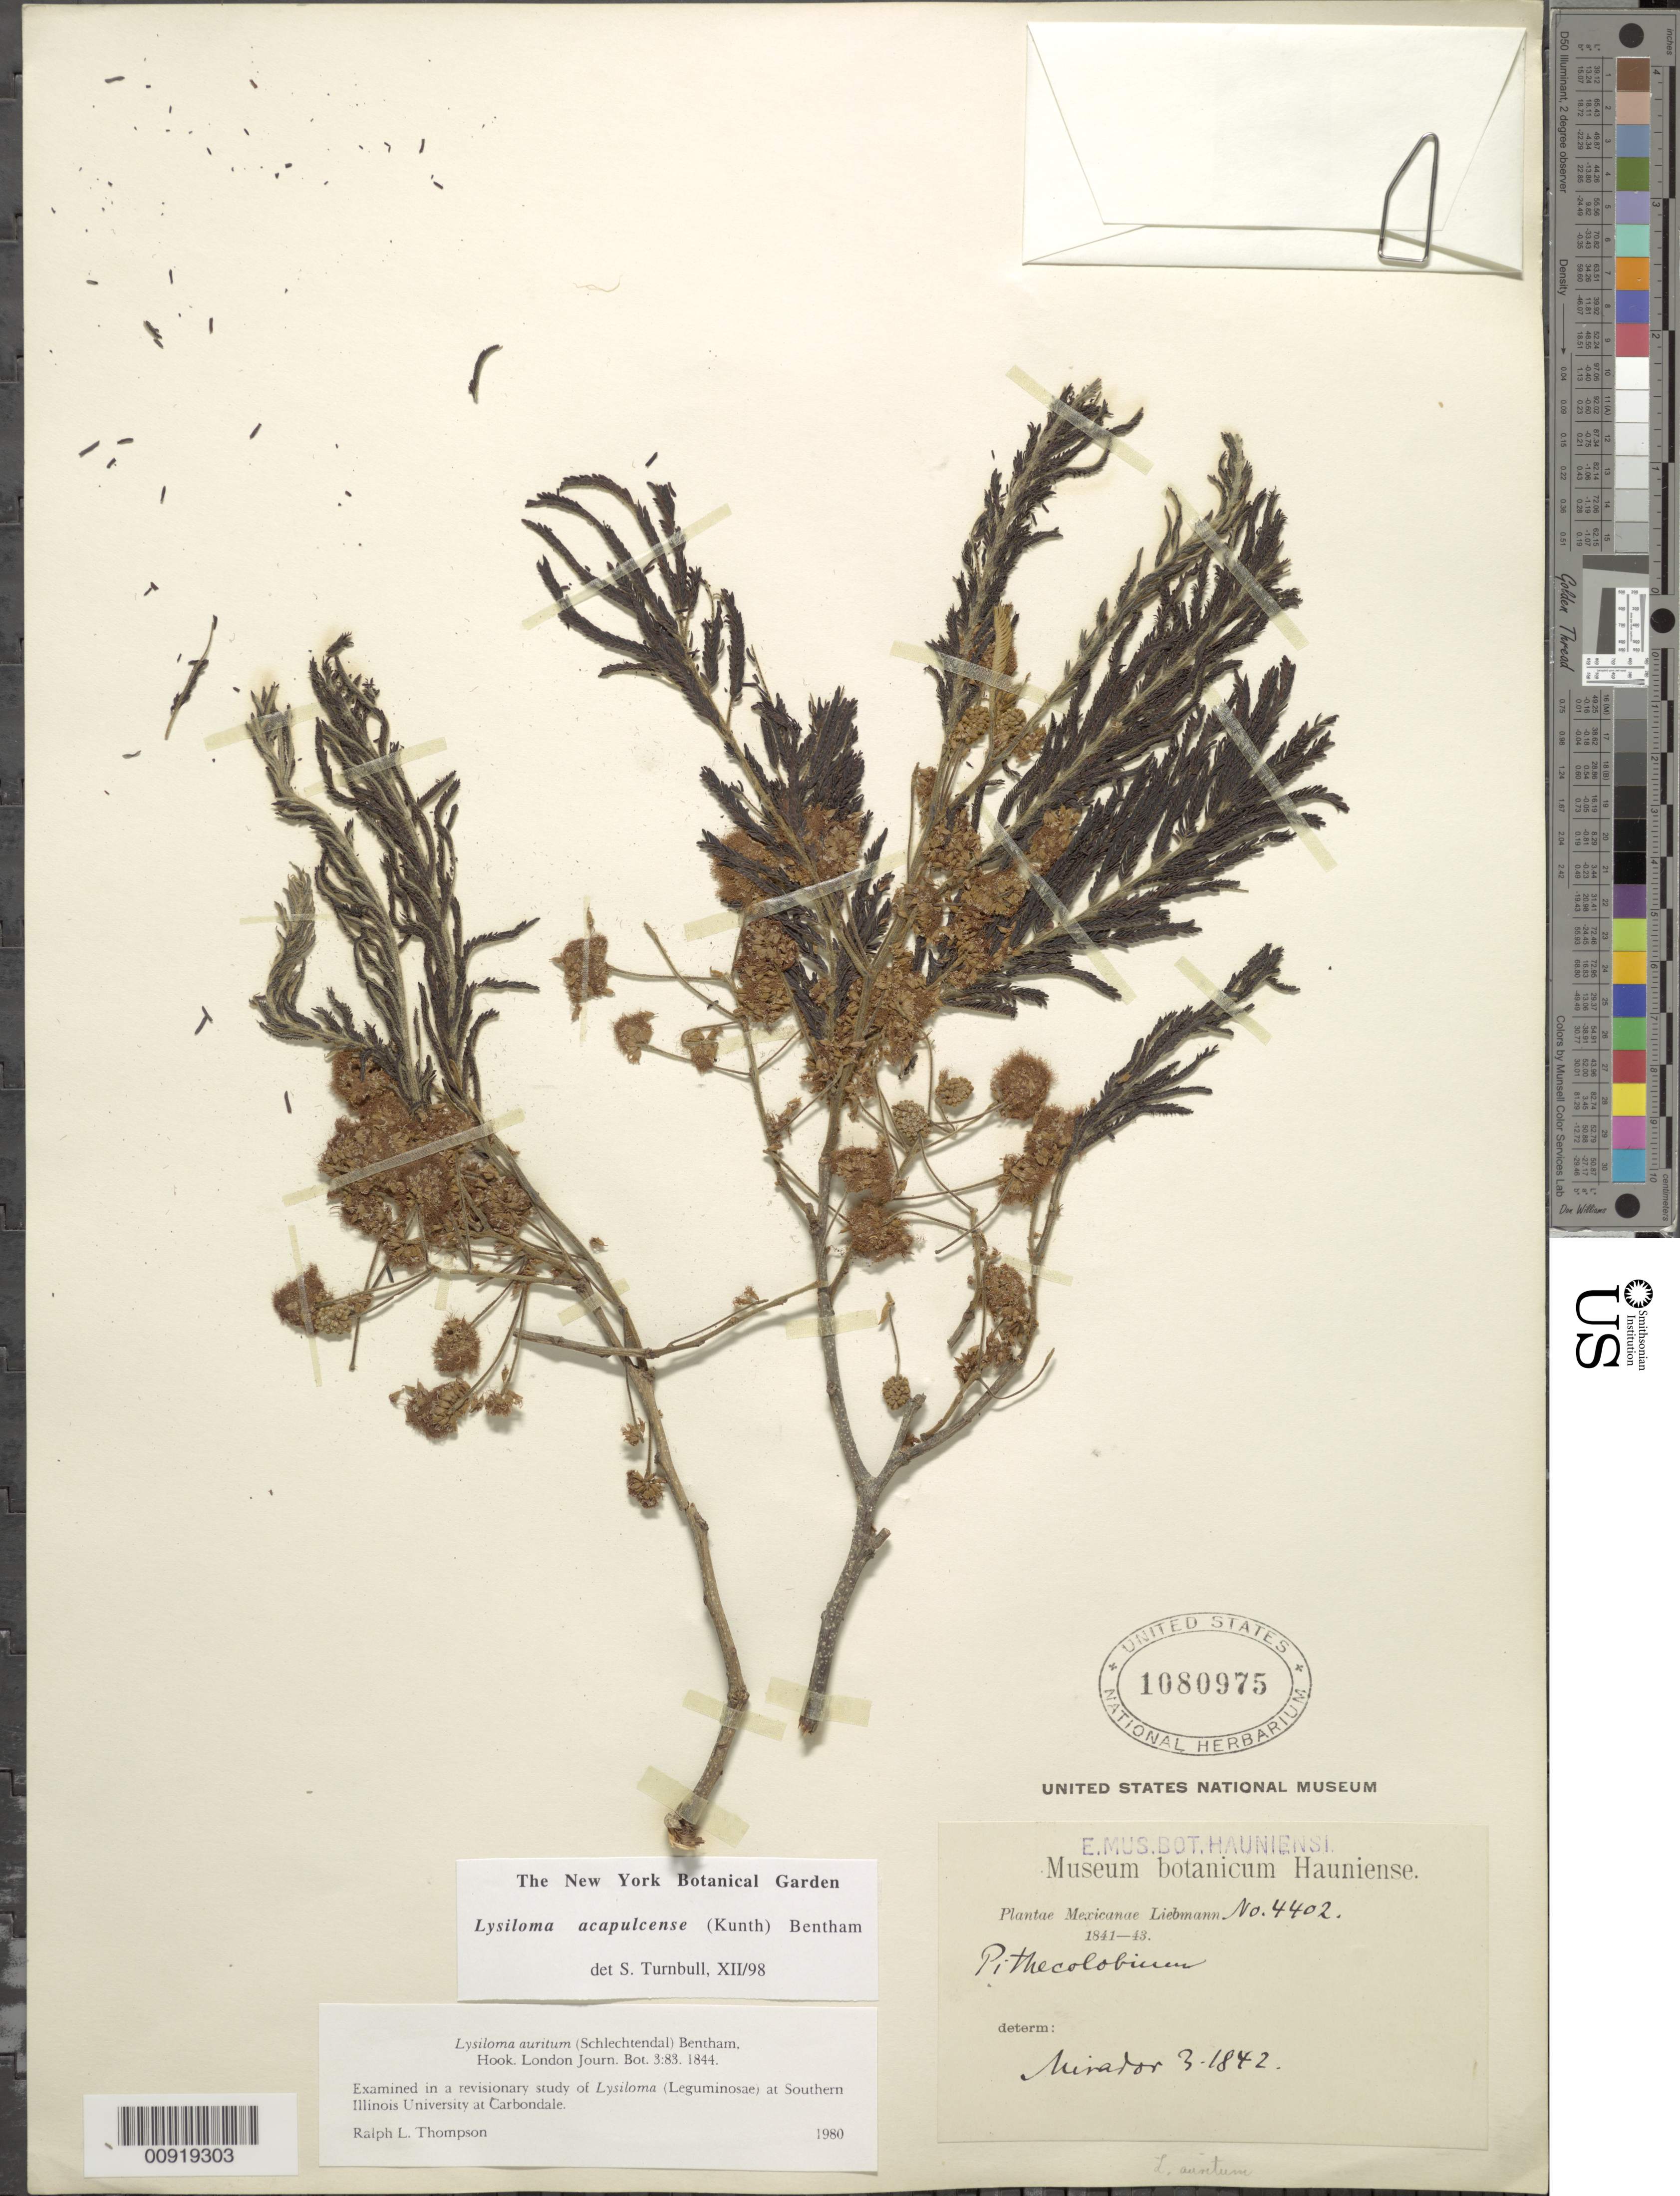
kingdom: Plantae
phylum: Tracheophyta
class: Magnoliopsida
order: Fabales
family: Fabaceae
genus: Lysiloma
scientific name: Lysiloma acapulcense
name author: (Kunth) Benth.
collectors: F. M. Liebmann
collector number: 4402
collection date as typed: Mar 1842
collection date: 1842-03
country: Mexico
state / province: Veracruz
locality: Mirador.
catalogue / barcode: US 1080975